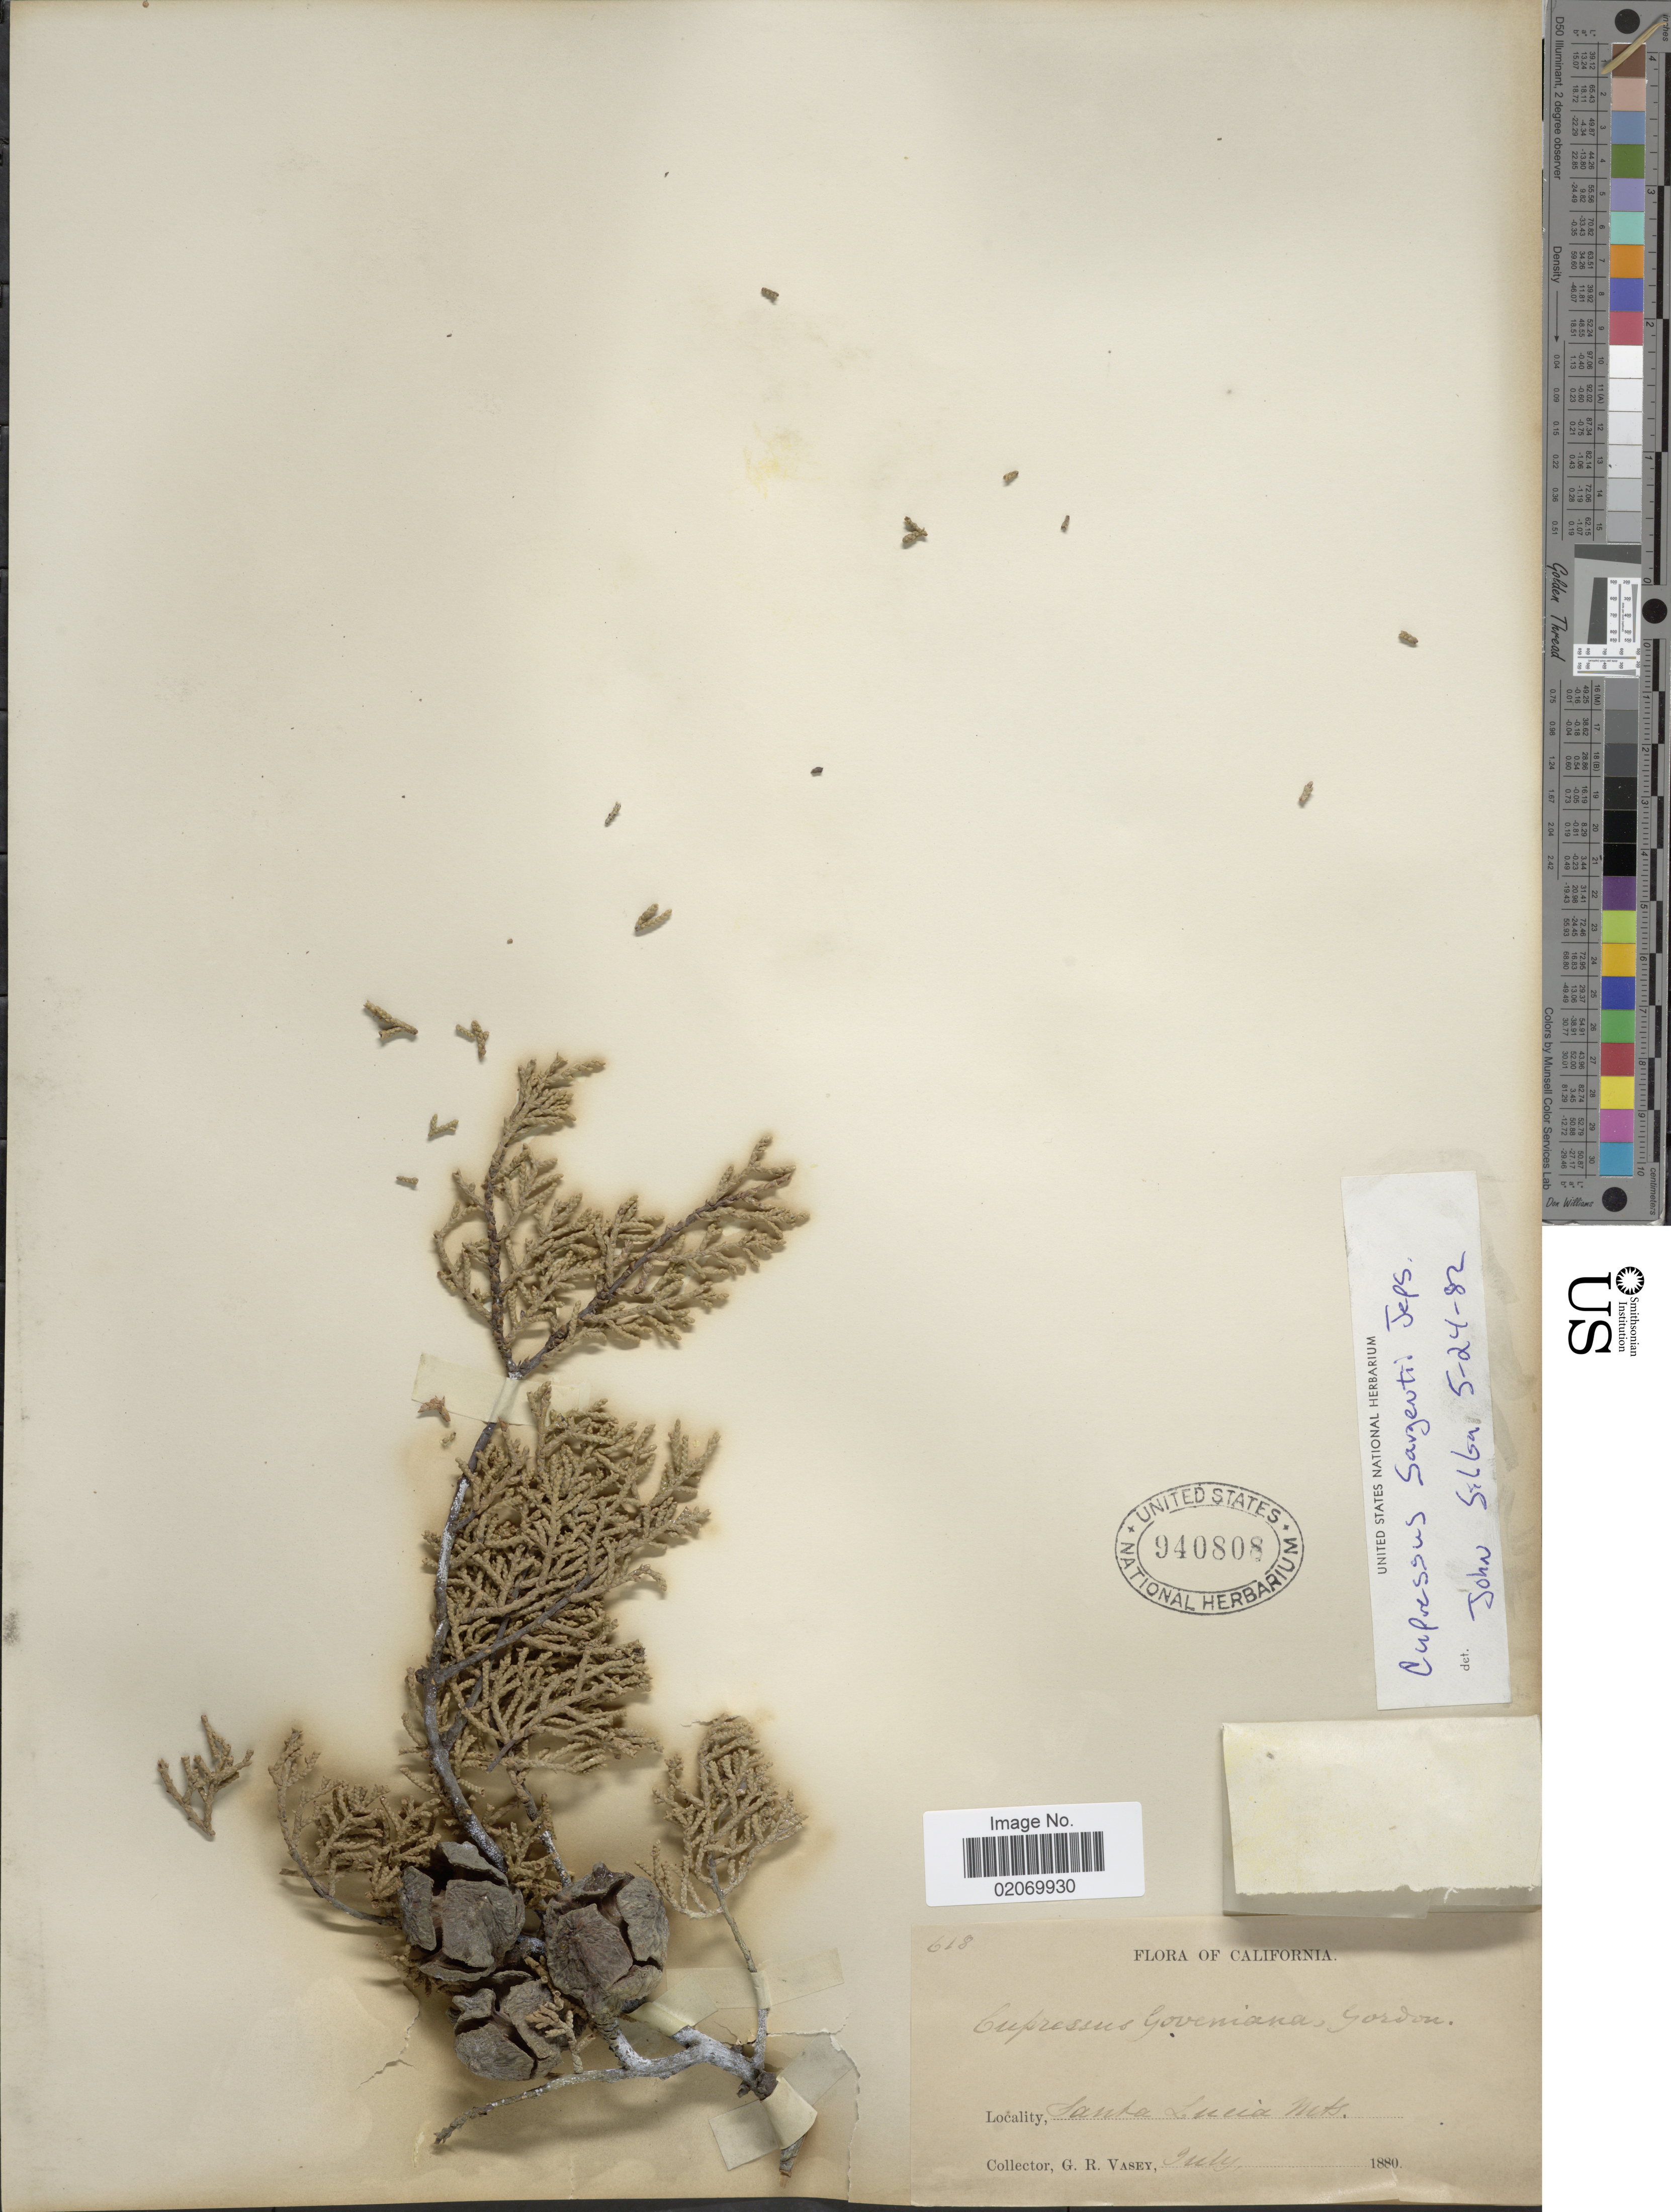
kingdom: Plantae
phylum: Tracheophyta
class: Pinopsida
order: Pinales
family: Cupressaceae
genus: Hesperocyparis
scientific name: Hesperocyparis sargentii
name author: (Jeps.) Bartel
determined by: (US) Smithsonian Institution - National Museum of Natural History - Department of Botany (UNITED STATES)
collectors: G. R. Vasey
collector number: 618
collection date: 1880-07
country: United States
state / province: California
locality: Santa Lucia Mts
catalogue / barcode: US 940808